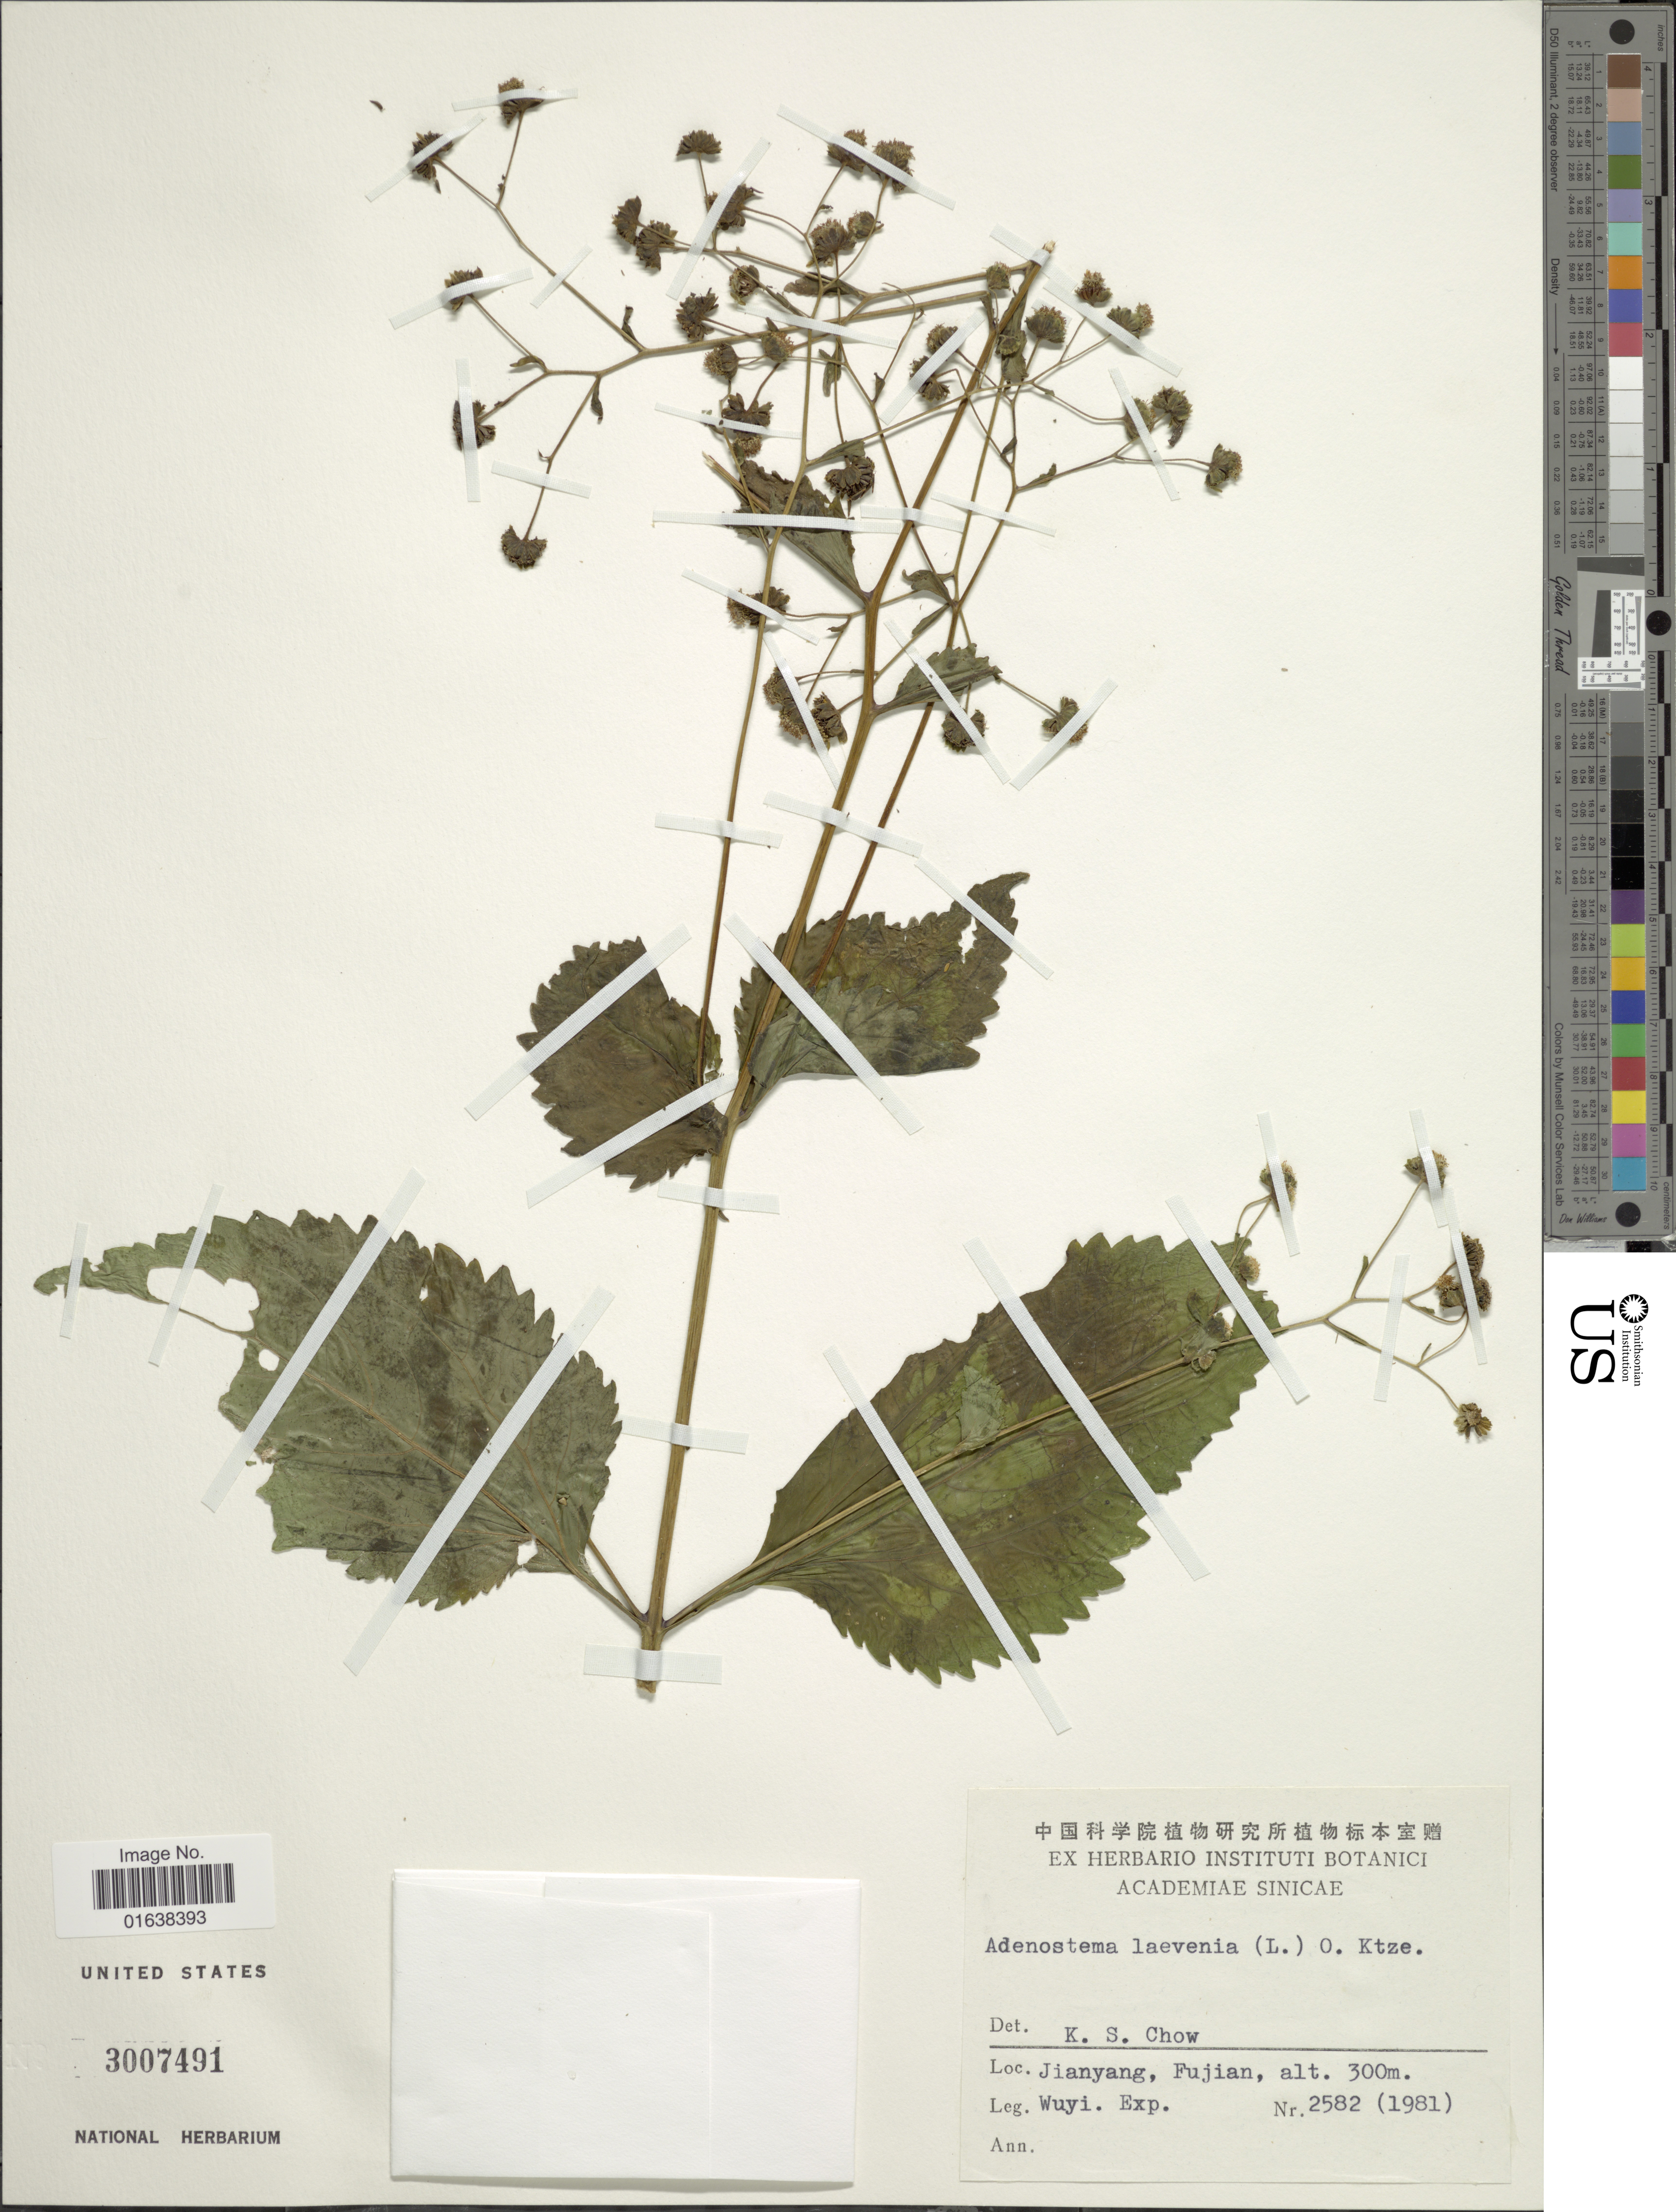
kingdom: Plantae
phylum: Tracheophyta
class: Magnoliopsida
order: Asterales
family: Asteraceae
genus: Adenostemma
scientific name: Adenostemma lavenia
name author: (L.) Kuntze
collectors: Wuyi Expedition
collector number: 2582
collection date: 1981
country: China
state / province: Fujian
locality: Jianyang, Fujian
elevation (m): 300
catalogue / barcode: US 3007491